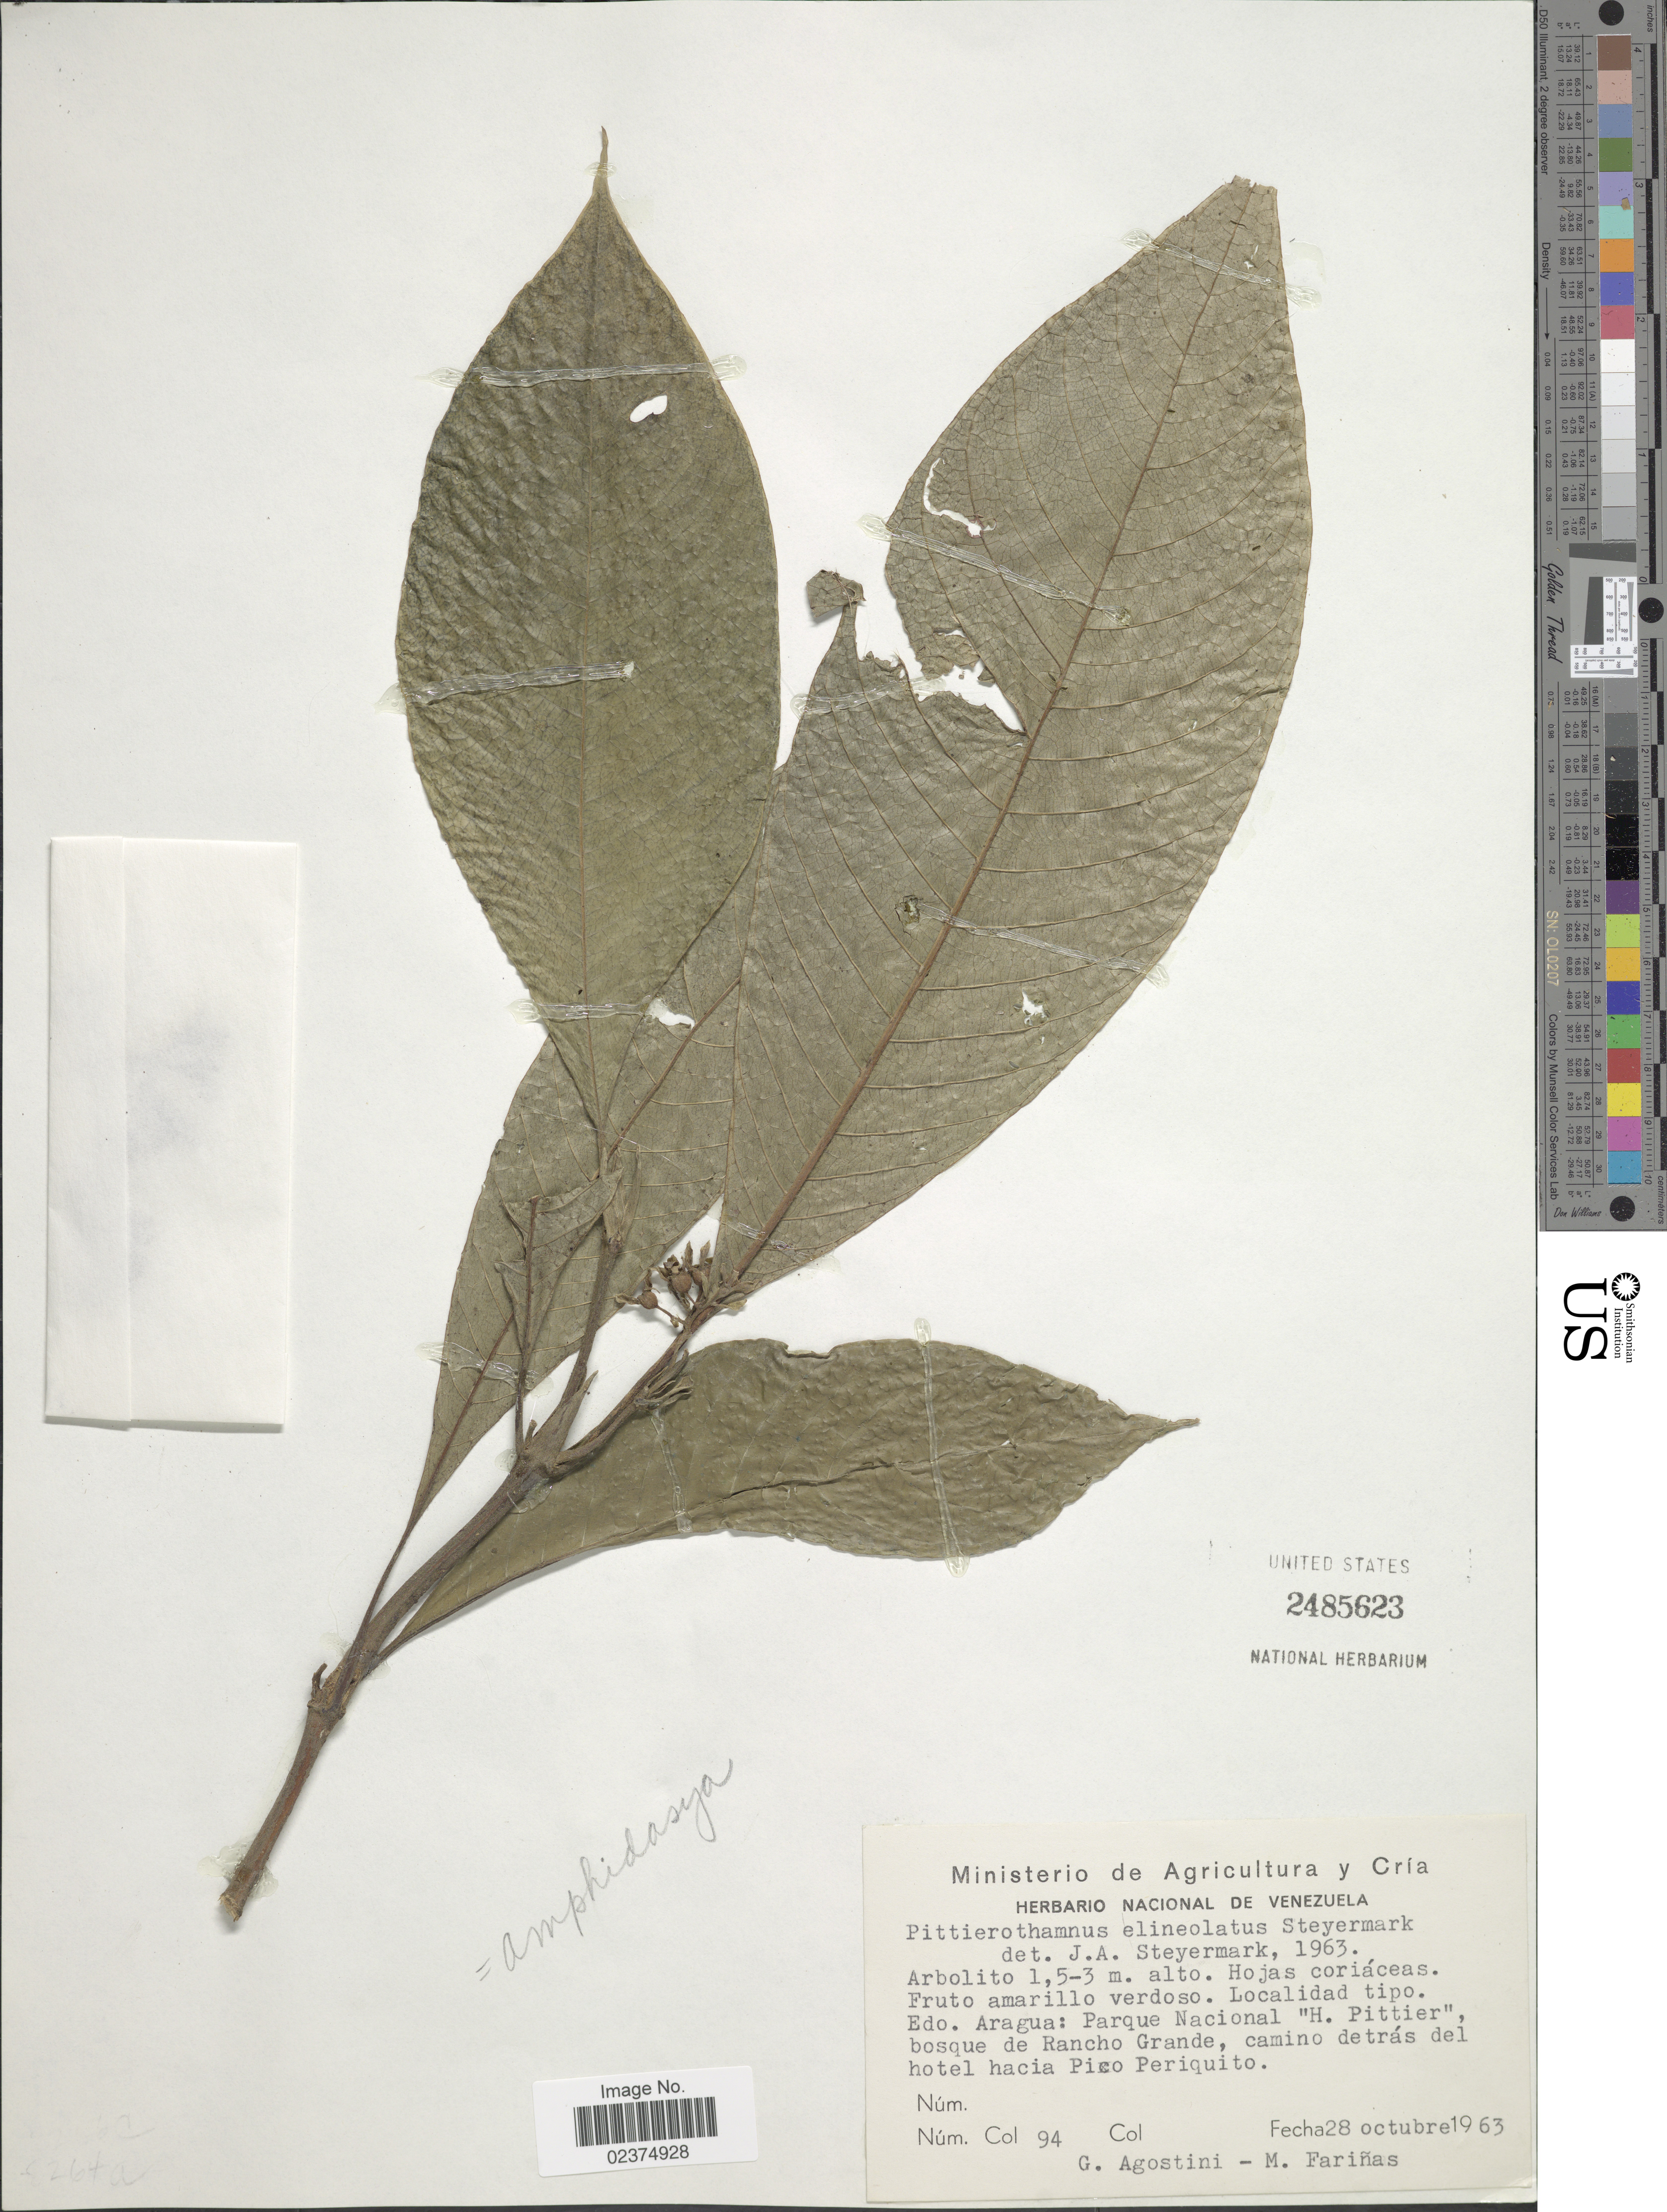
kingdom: Plantae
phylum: Tracheophyta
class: Magnoliopsida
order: Gentianales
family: Rubiaceae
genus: Amphidasya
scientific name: Amphidasya venezuelensis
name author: (Standl.) Steyerm.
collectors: G. Agostini & M. Fariñas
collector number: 94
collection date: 1963-10-28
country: Venezuela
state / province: Aragua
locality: Edo. Aragua: Parque Nacional "H. Pittier", bosque de Rancho Grande, camino detras del hotel hacia Pico Periquito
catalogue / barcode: US 2485623